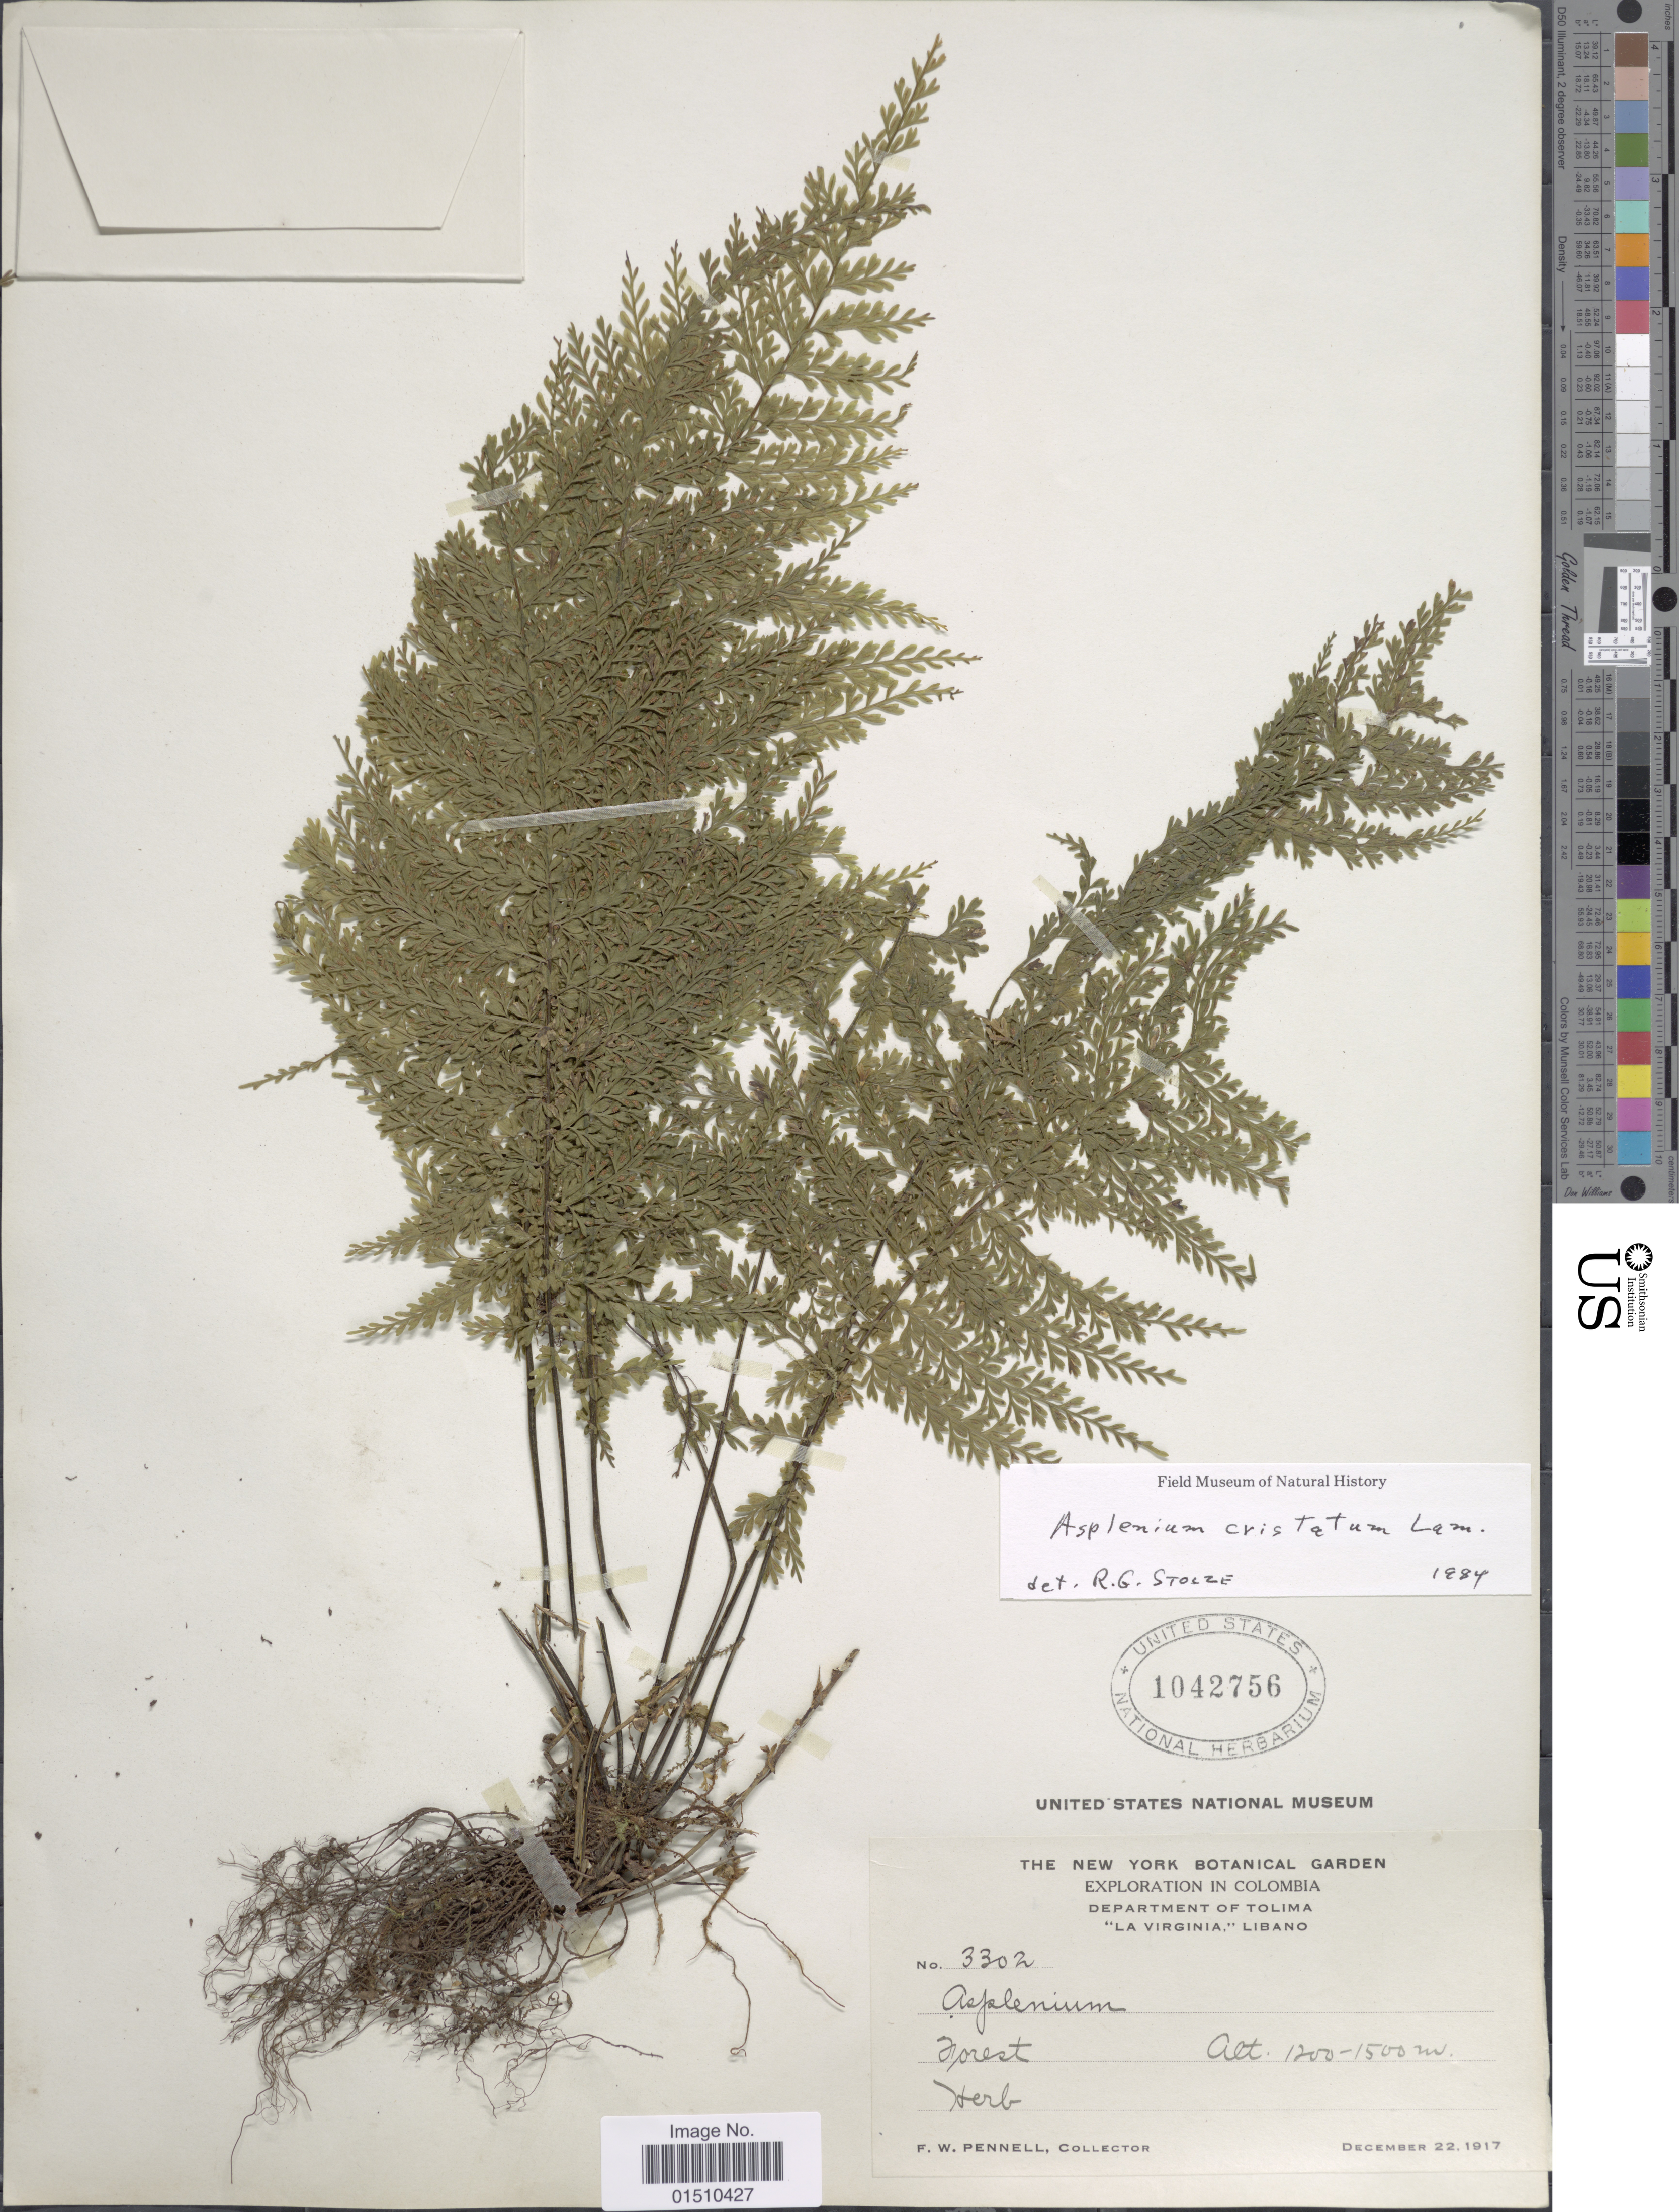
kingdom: Plantae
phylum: Tracheophyta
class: Polypodiopsida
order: Polypodiales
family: Aspleniaceae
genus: Asplenium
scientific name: Asplenium cristatum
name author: Lam.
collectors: F. W. Pennell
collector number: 3302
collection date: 1917-12-22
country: Colombia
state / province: Tolima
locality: Colombia, department of Tolima "La Virginia," Libano.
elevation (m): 1200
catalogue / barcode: US 1042756